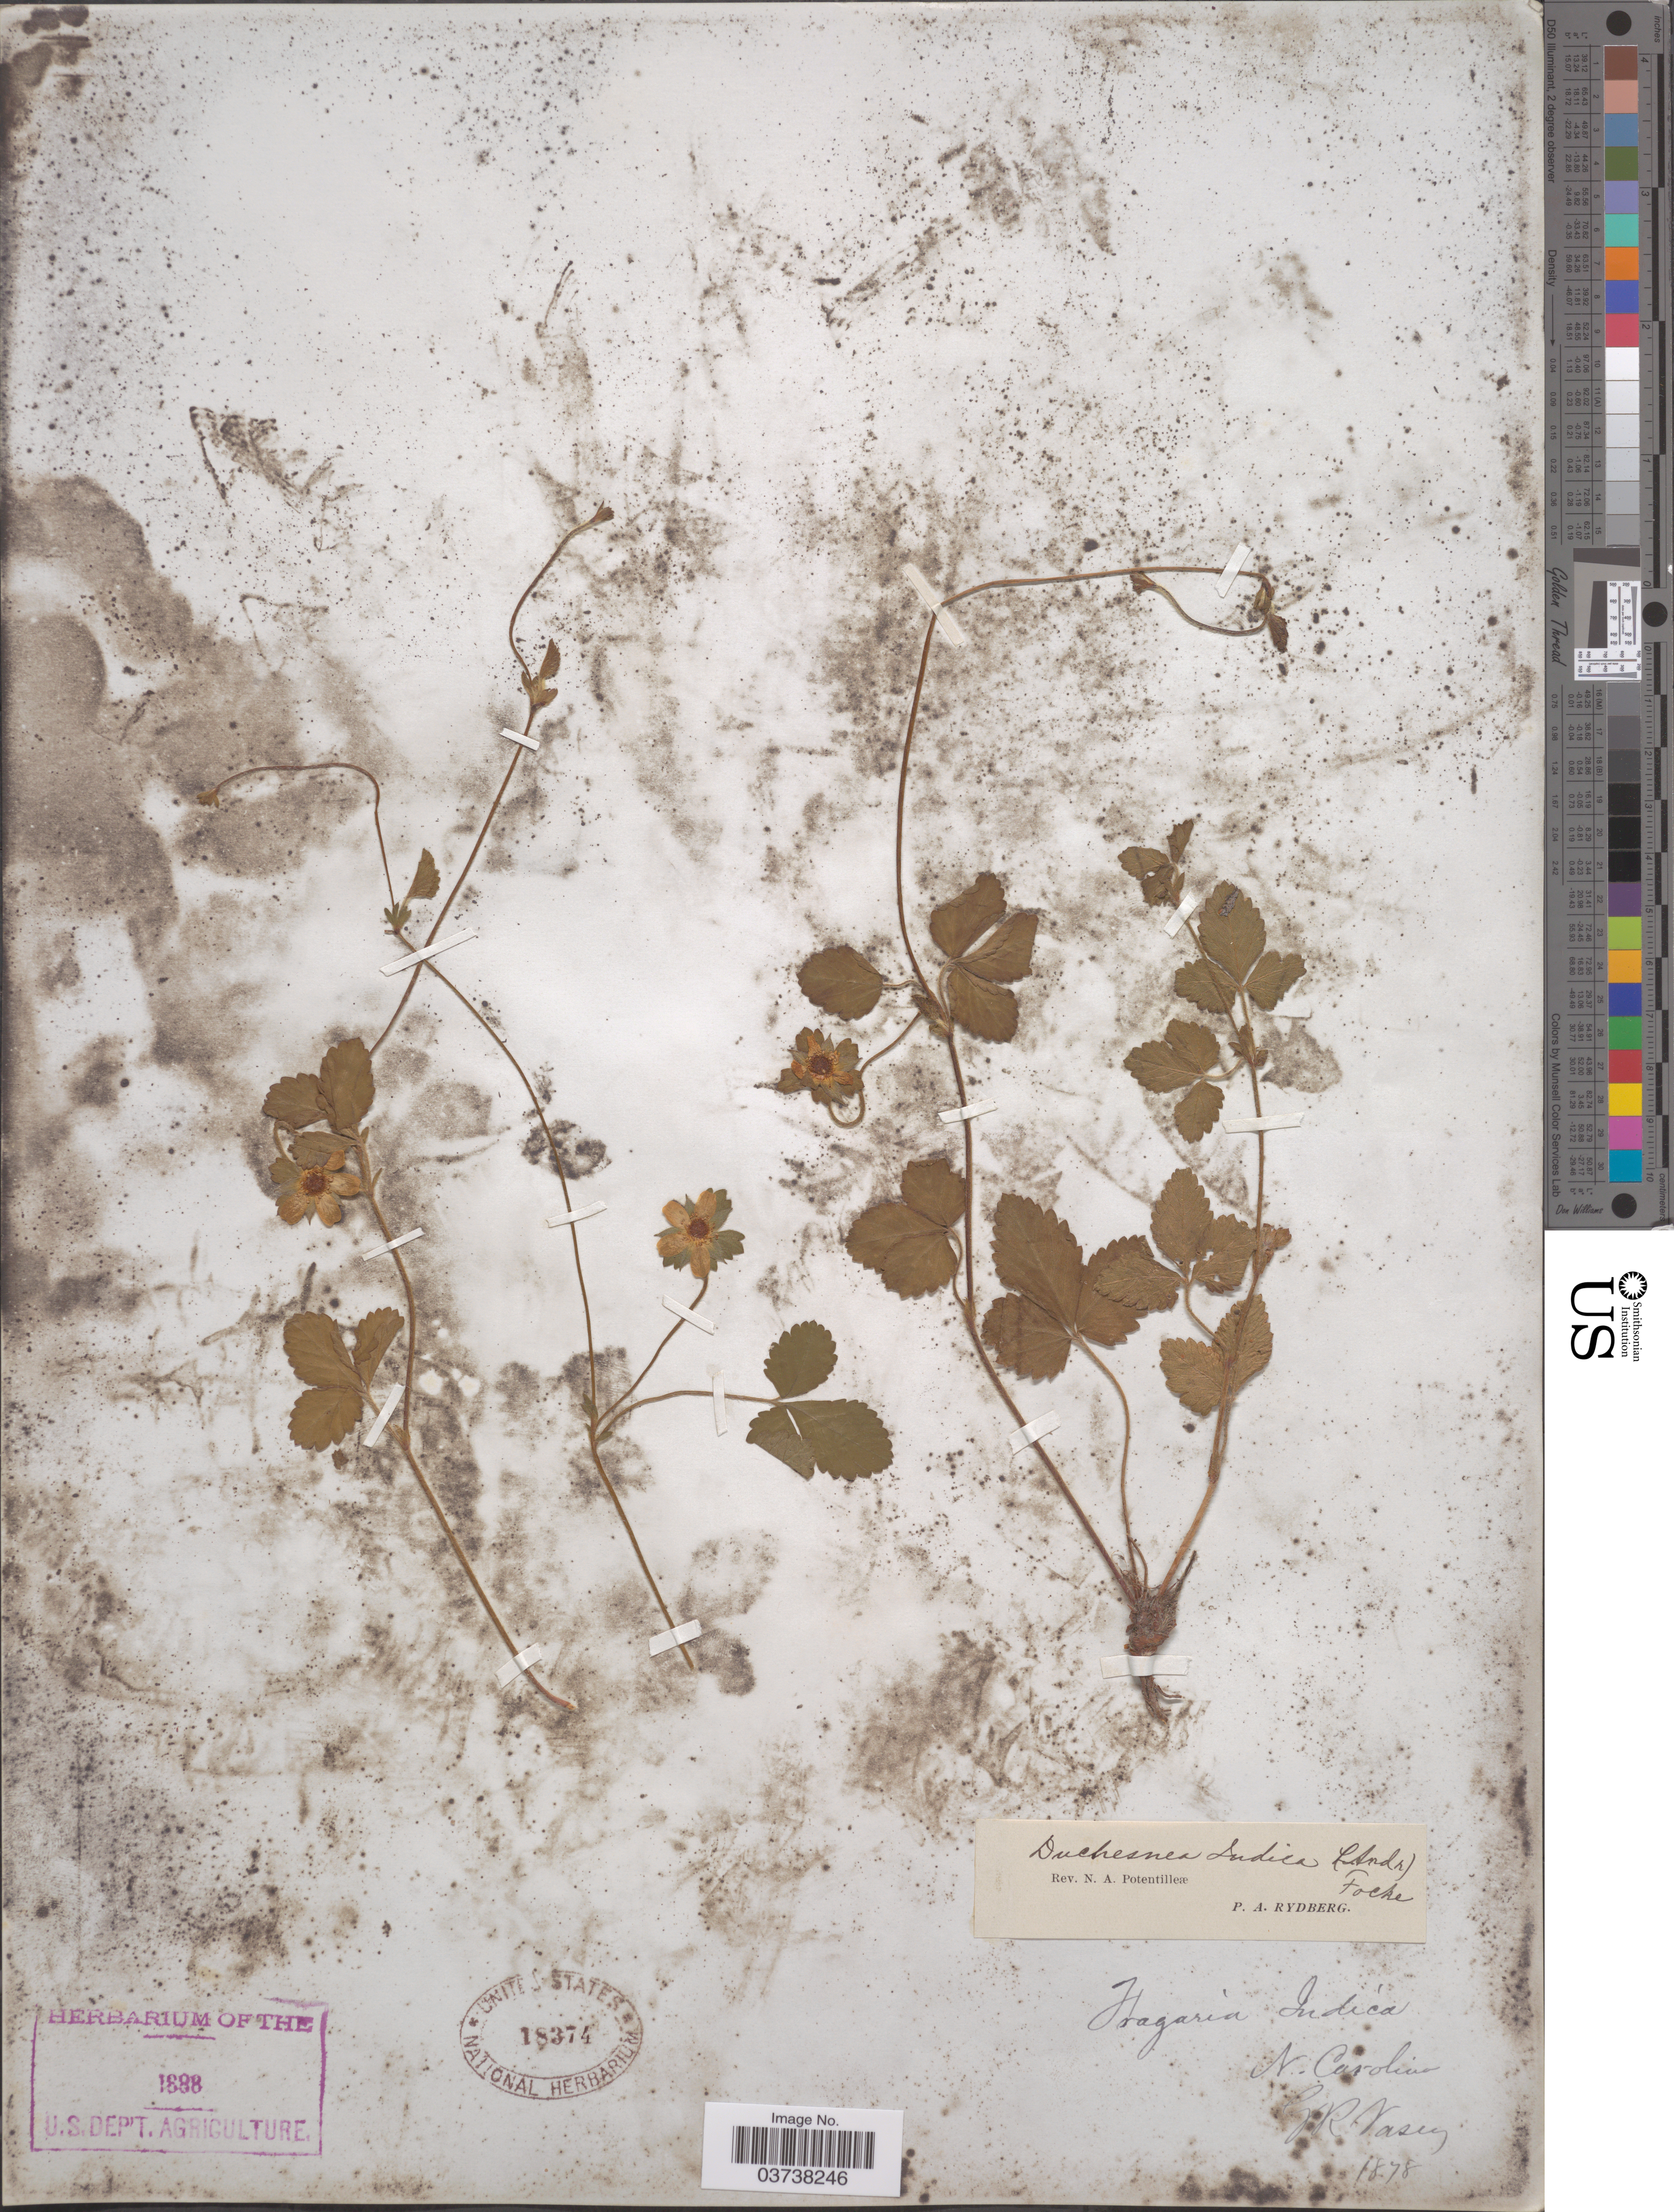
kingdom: Plantae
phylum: Tracheophyta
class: Magnoliopsida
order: Rosales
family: Rosaceae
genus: Potentilla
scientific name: Potentilla indica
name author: (Andrews) Th. Wolf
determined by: Strong, Mark T., (BOT), Smithsonian Institution - National Museum of Natural History (UNITED STATES)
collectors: G. R. Vasey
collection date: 1878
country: United States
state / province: North Carolina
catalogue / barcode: US 18374